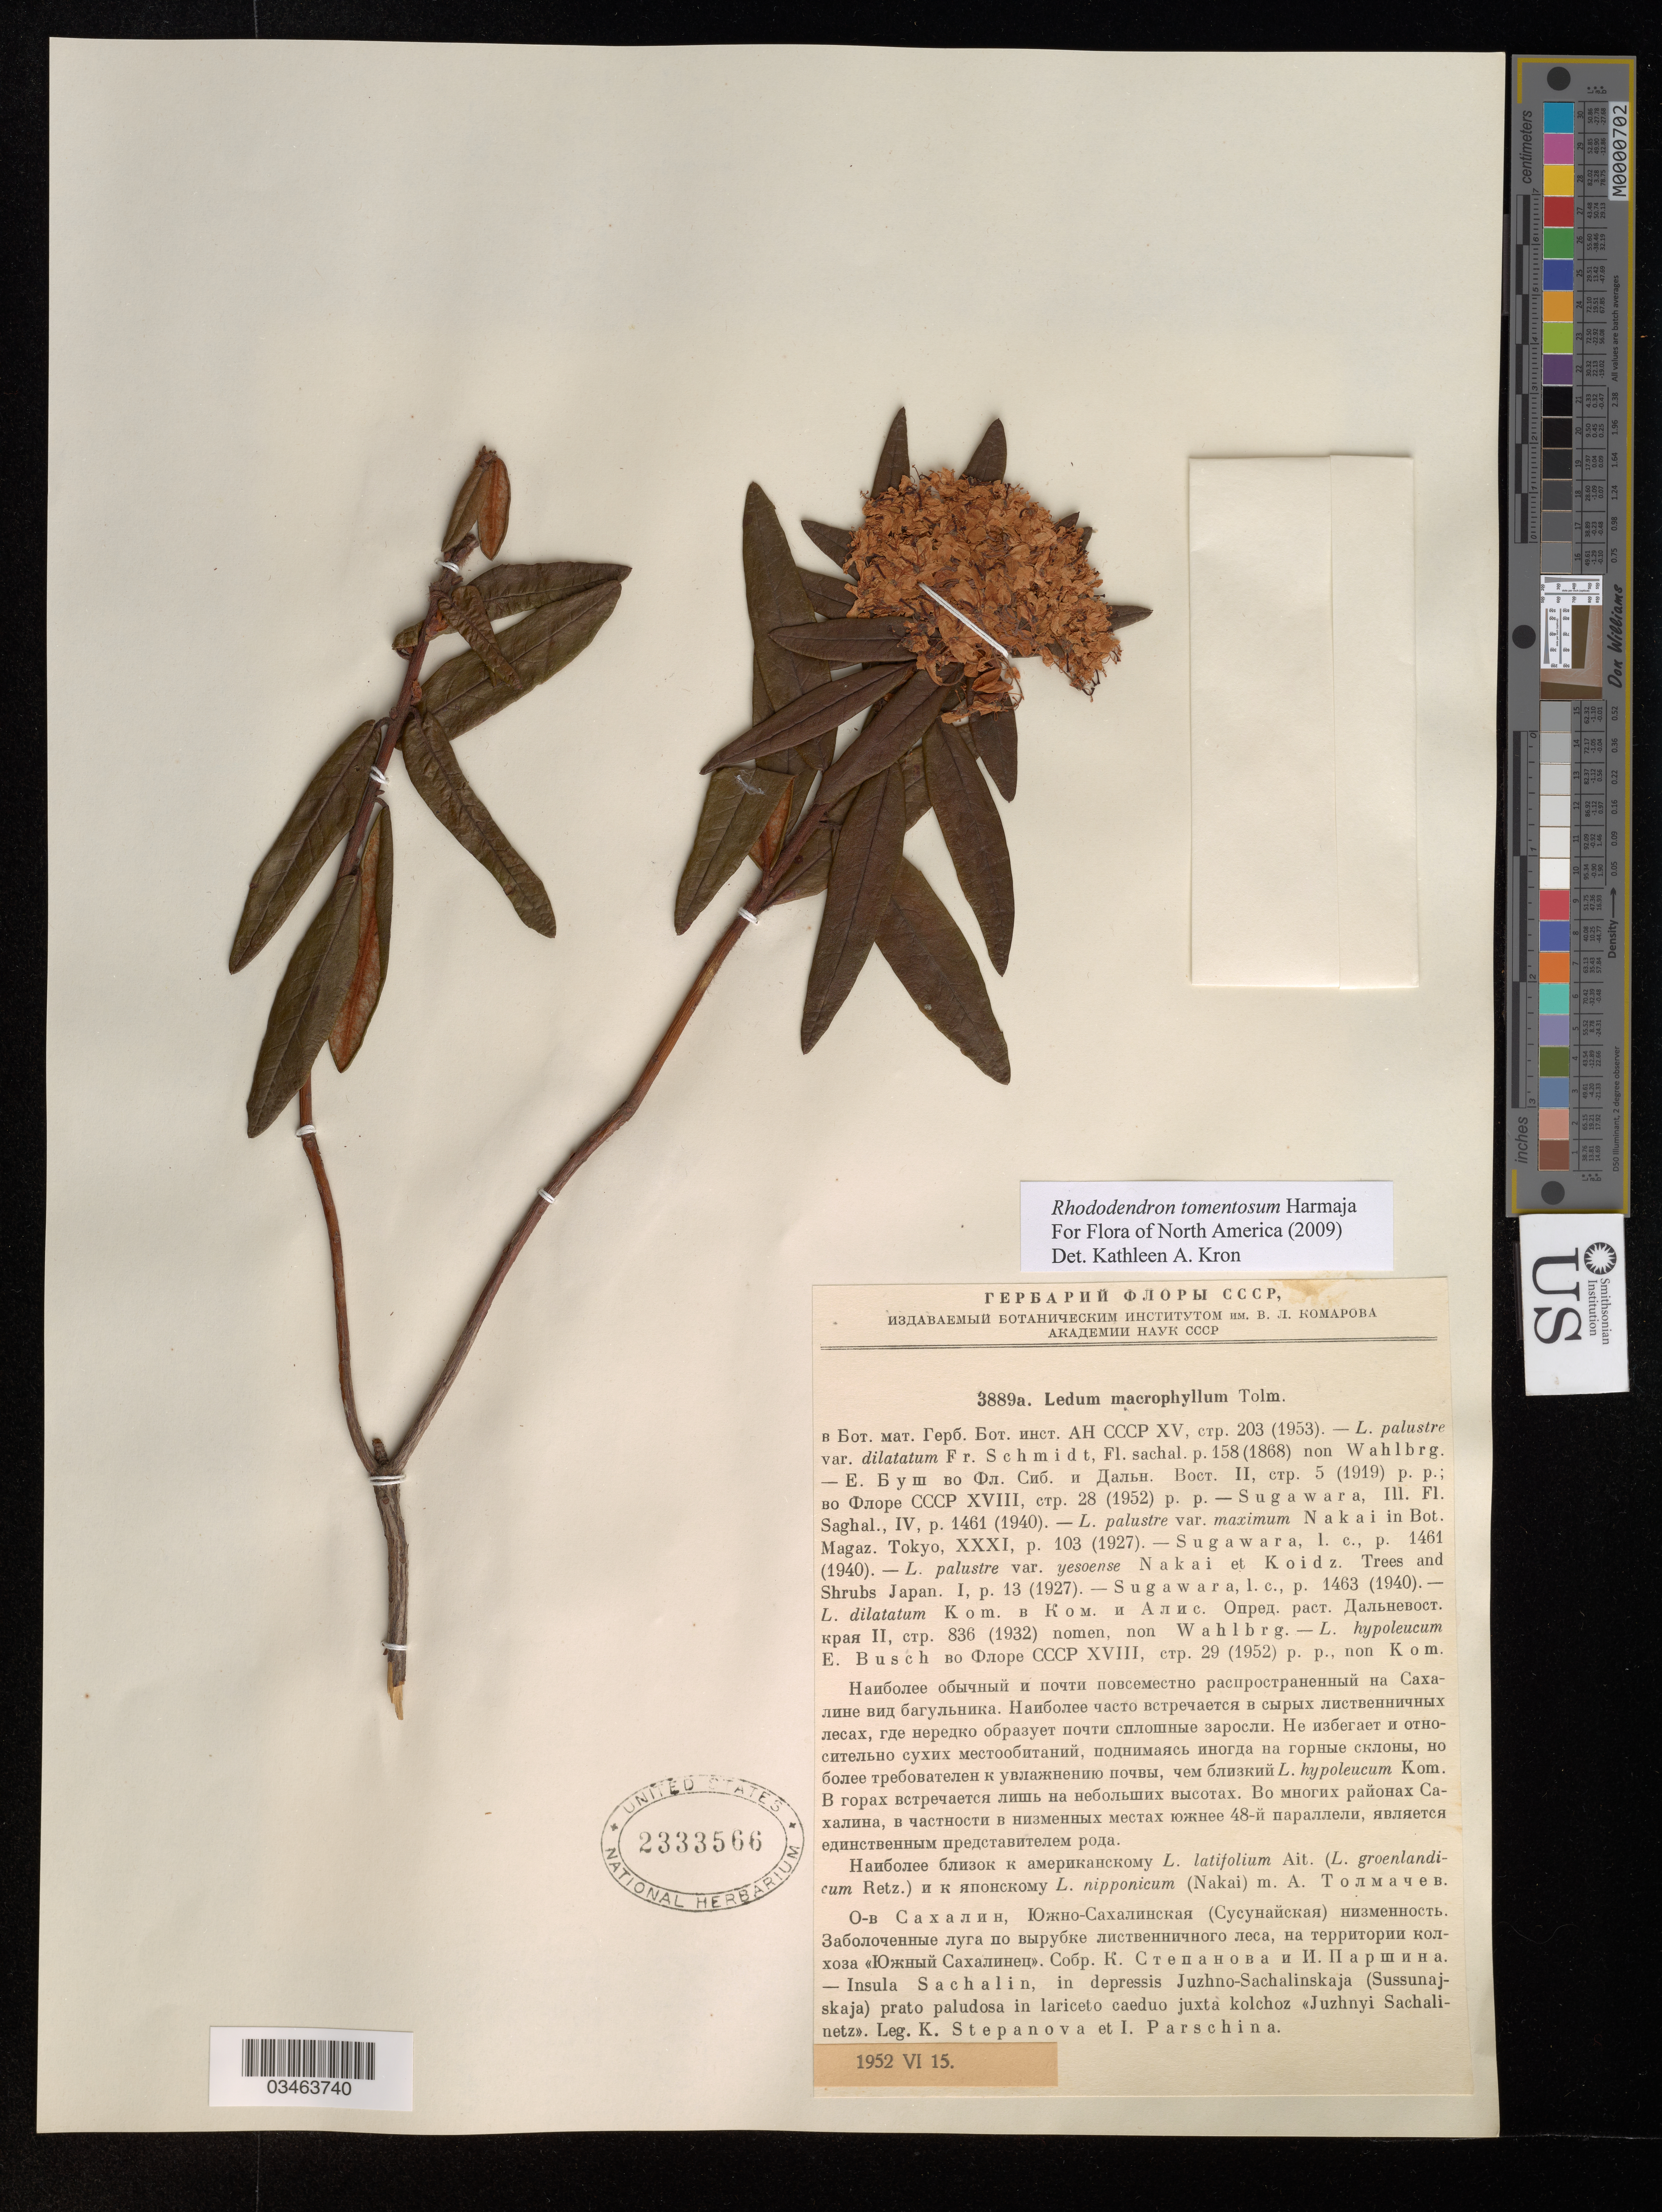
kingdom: Plantae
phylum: Tracheophyta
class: Magnoliopsida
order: Ericales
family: Ericaceae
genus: Rhododendron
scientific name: Rhododendron tomentosum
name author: Harmaja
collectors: K. Stepanova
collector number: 3889a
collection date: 1952-06-15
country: Russian Federation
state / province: Sakhalin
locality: X. Insula Sachalin, in depressis Juzhno-Sachalinskaja (Sussunajskaja) prato paludosa in lariceto caeduo juxta kolchoz «Juzhnyi Sachalinetz».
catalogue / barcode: US 2333566